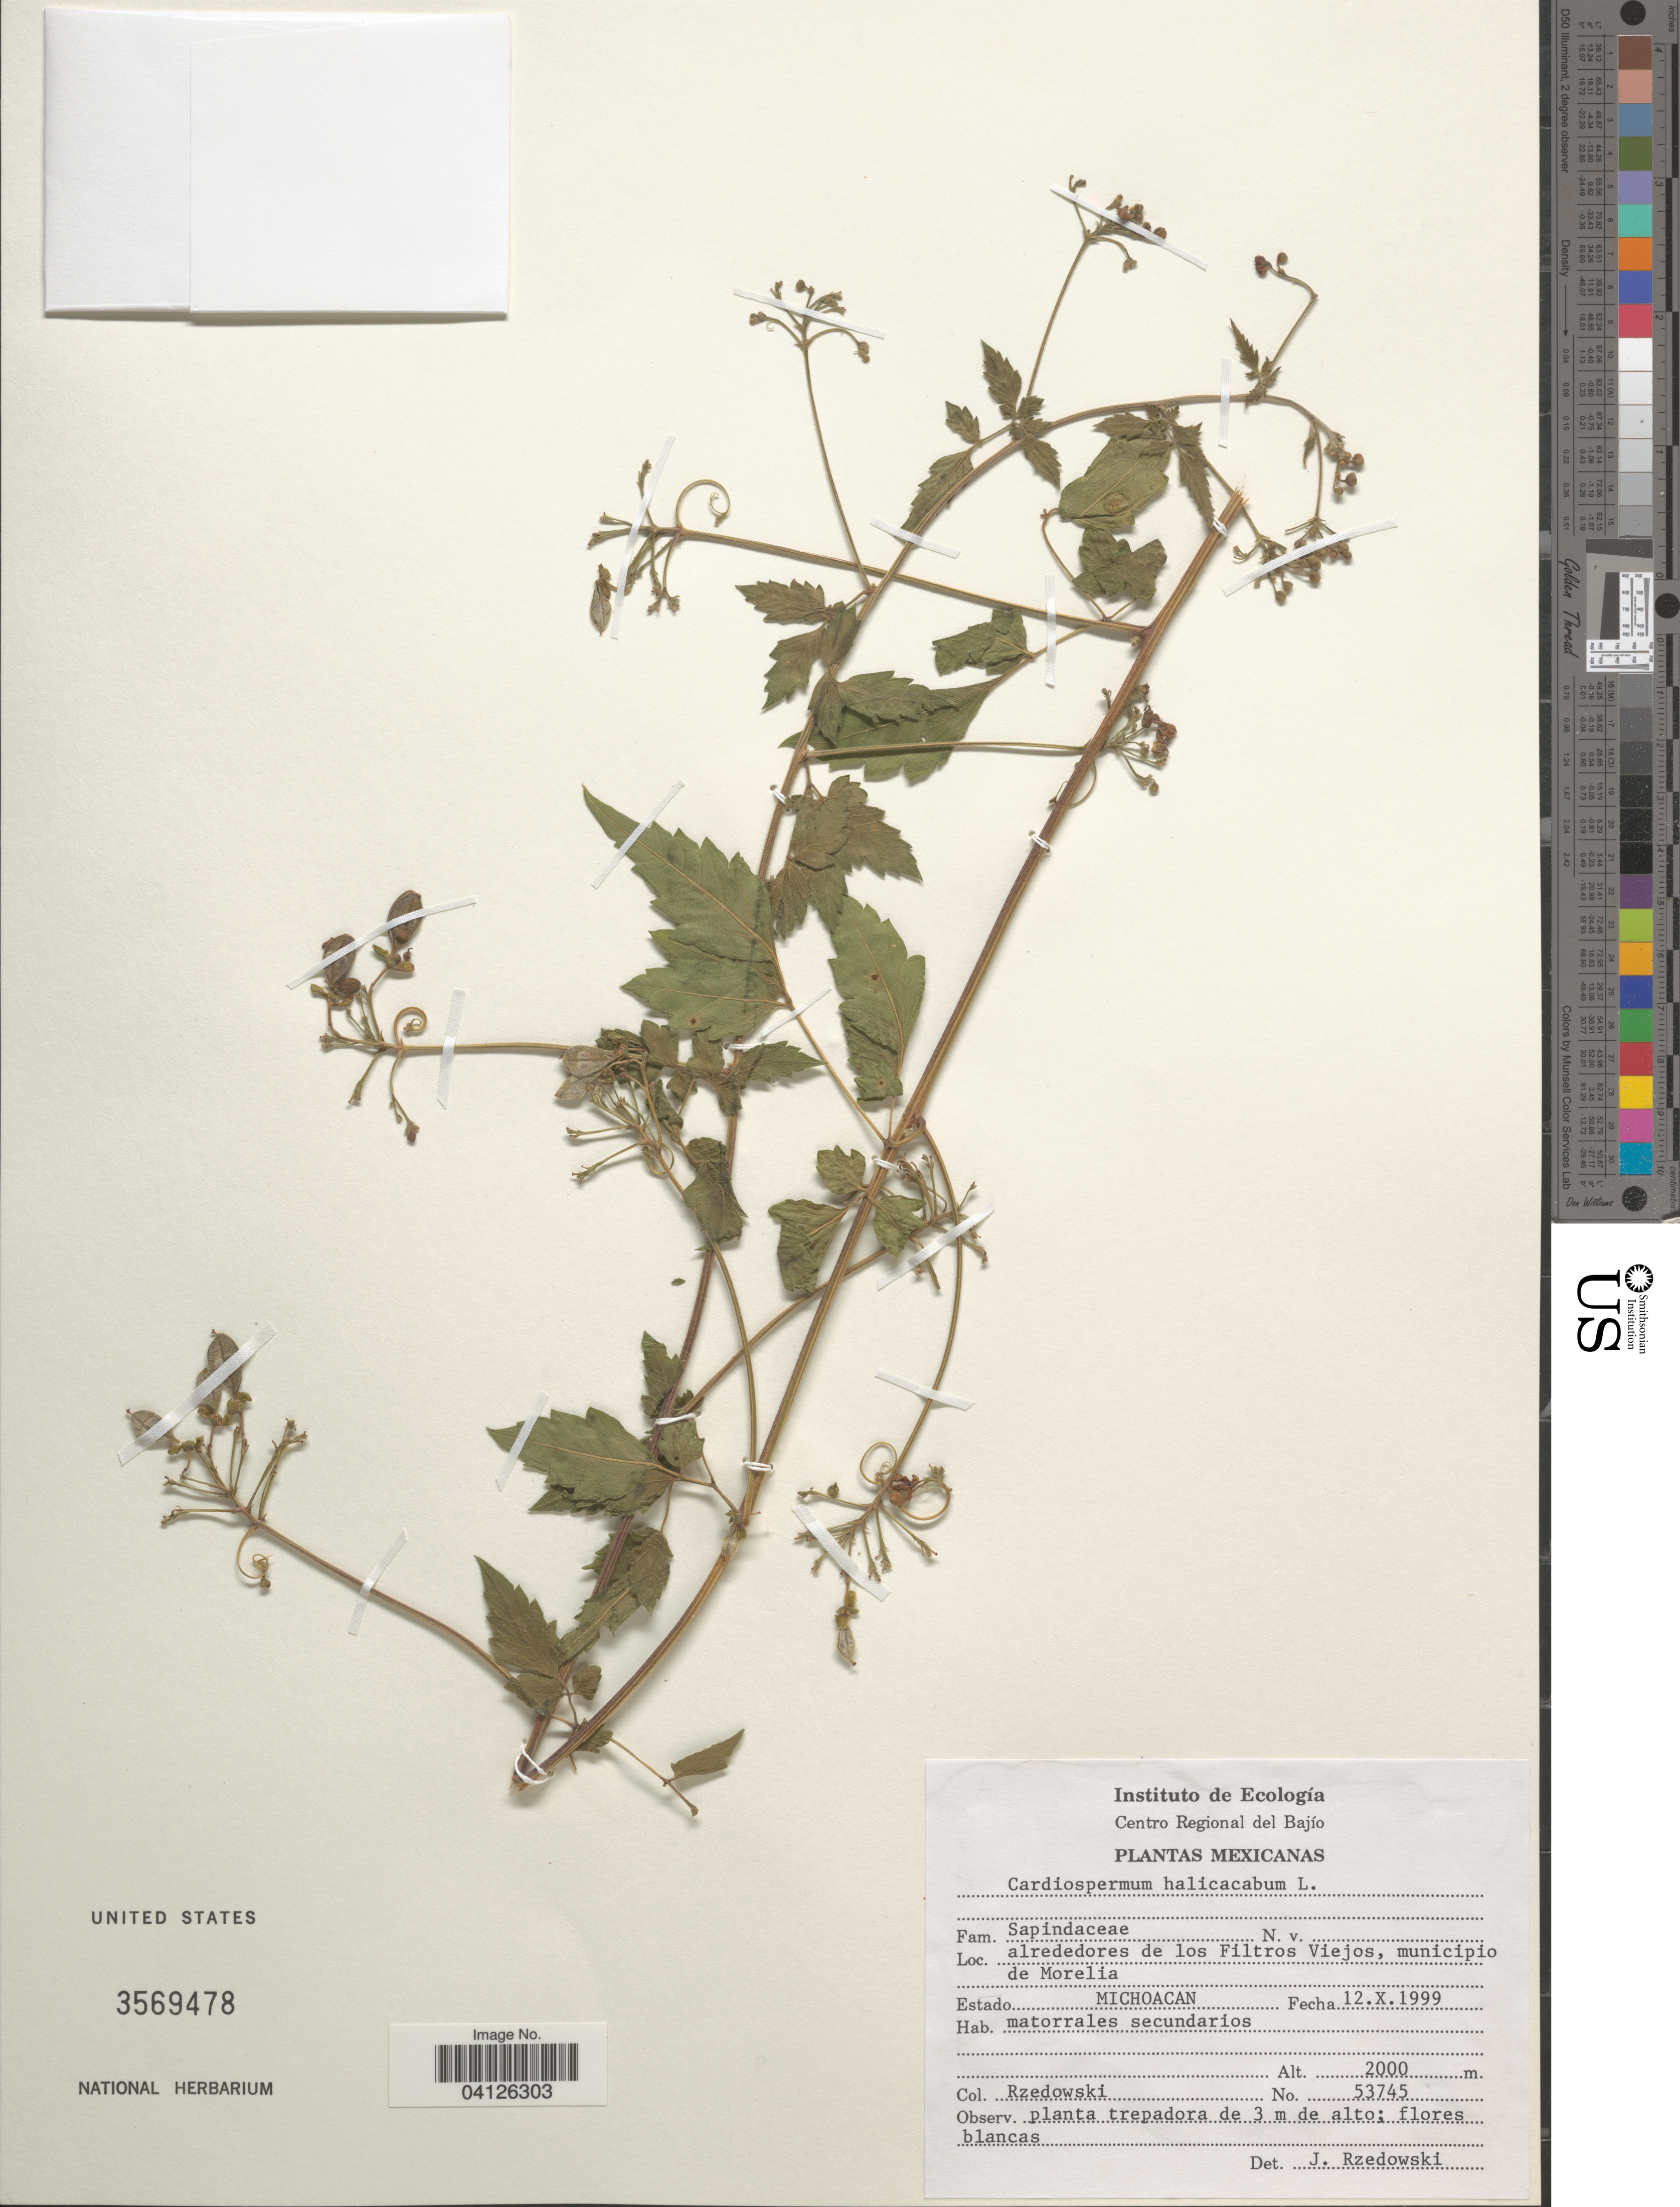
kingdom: Plantae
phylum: Tracheophyta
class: Magnoliopsida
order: Sapindales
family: Sapindaceae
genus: Cardiospermum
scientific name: Cardiospermum halicacabum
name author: L.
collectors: Rzedowski, --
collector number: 53745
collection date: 1999-10-12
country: Mexico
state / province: Michoacán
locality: Centro Regional del Bajío. Mexicanas. Alrededores de los Filtros Viejos, municipio de Morelia.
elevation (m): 2000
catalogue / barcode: US 3569478